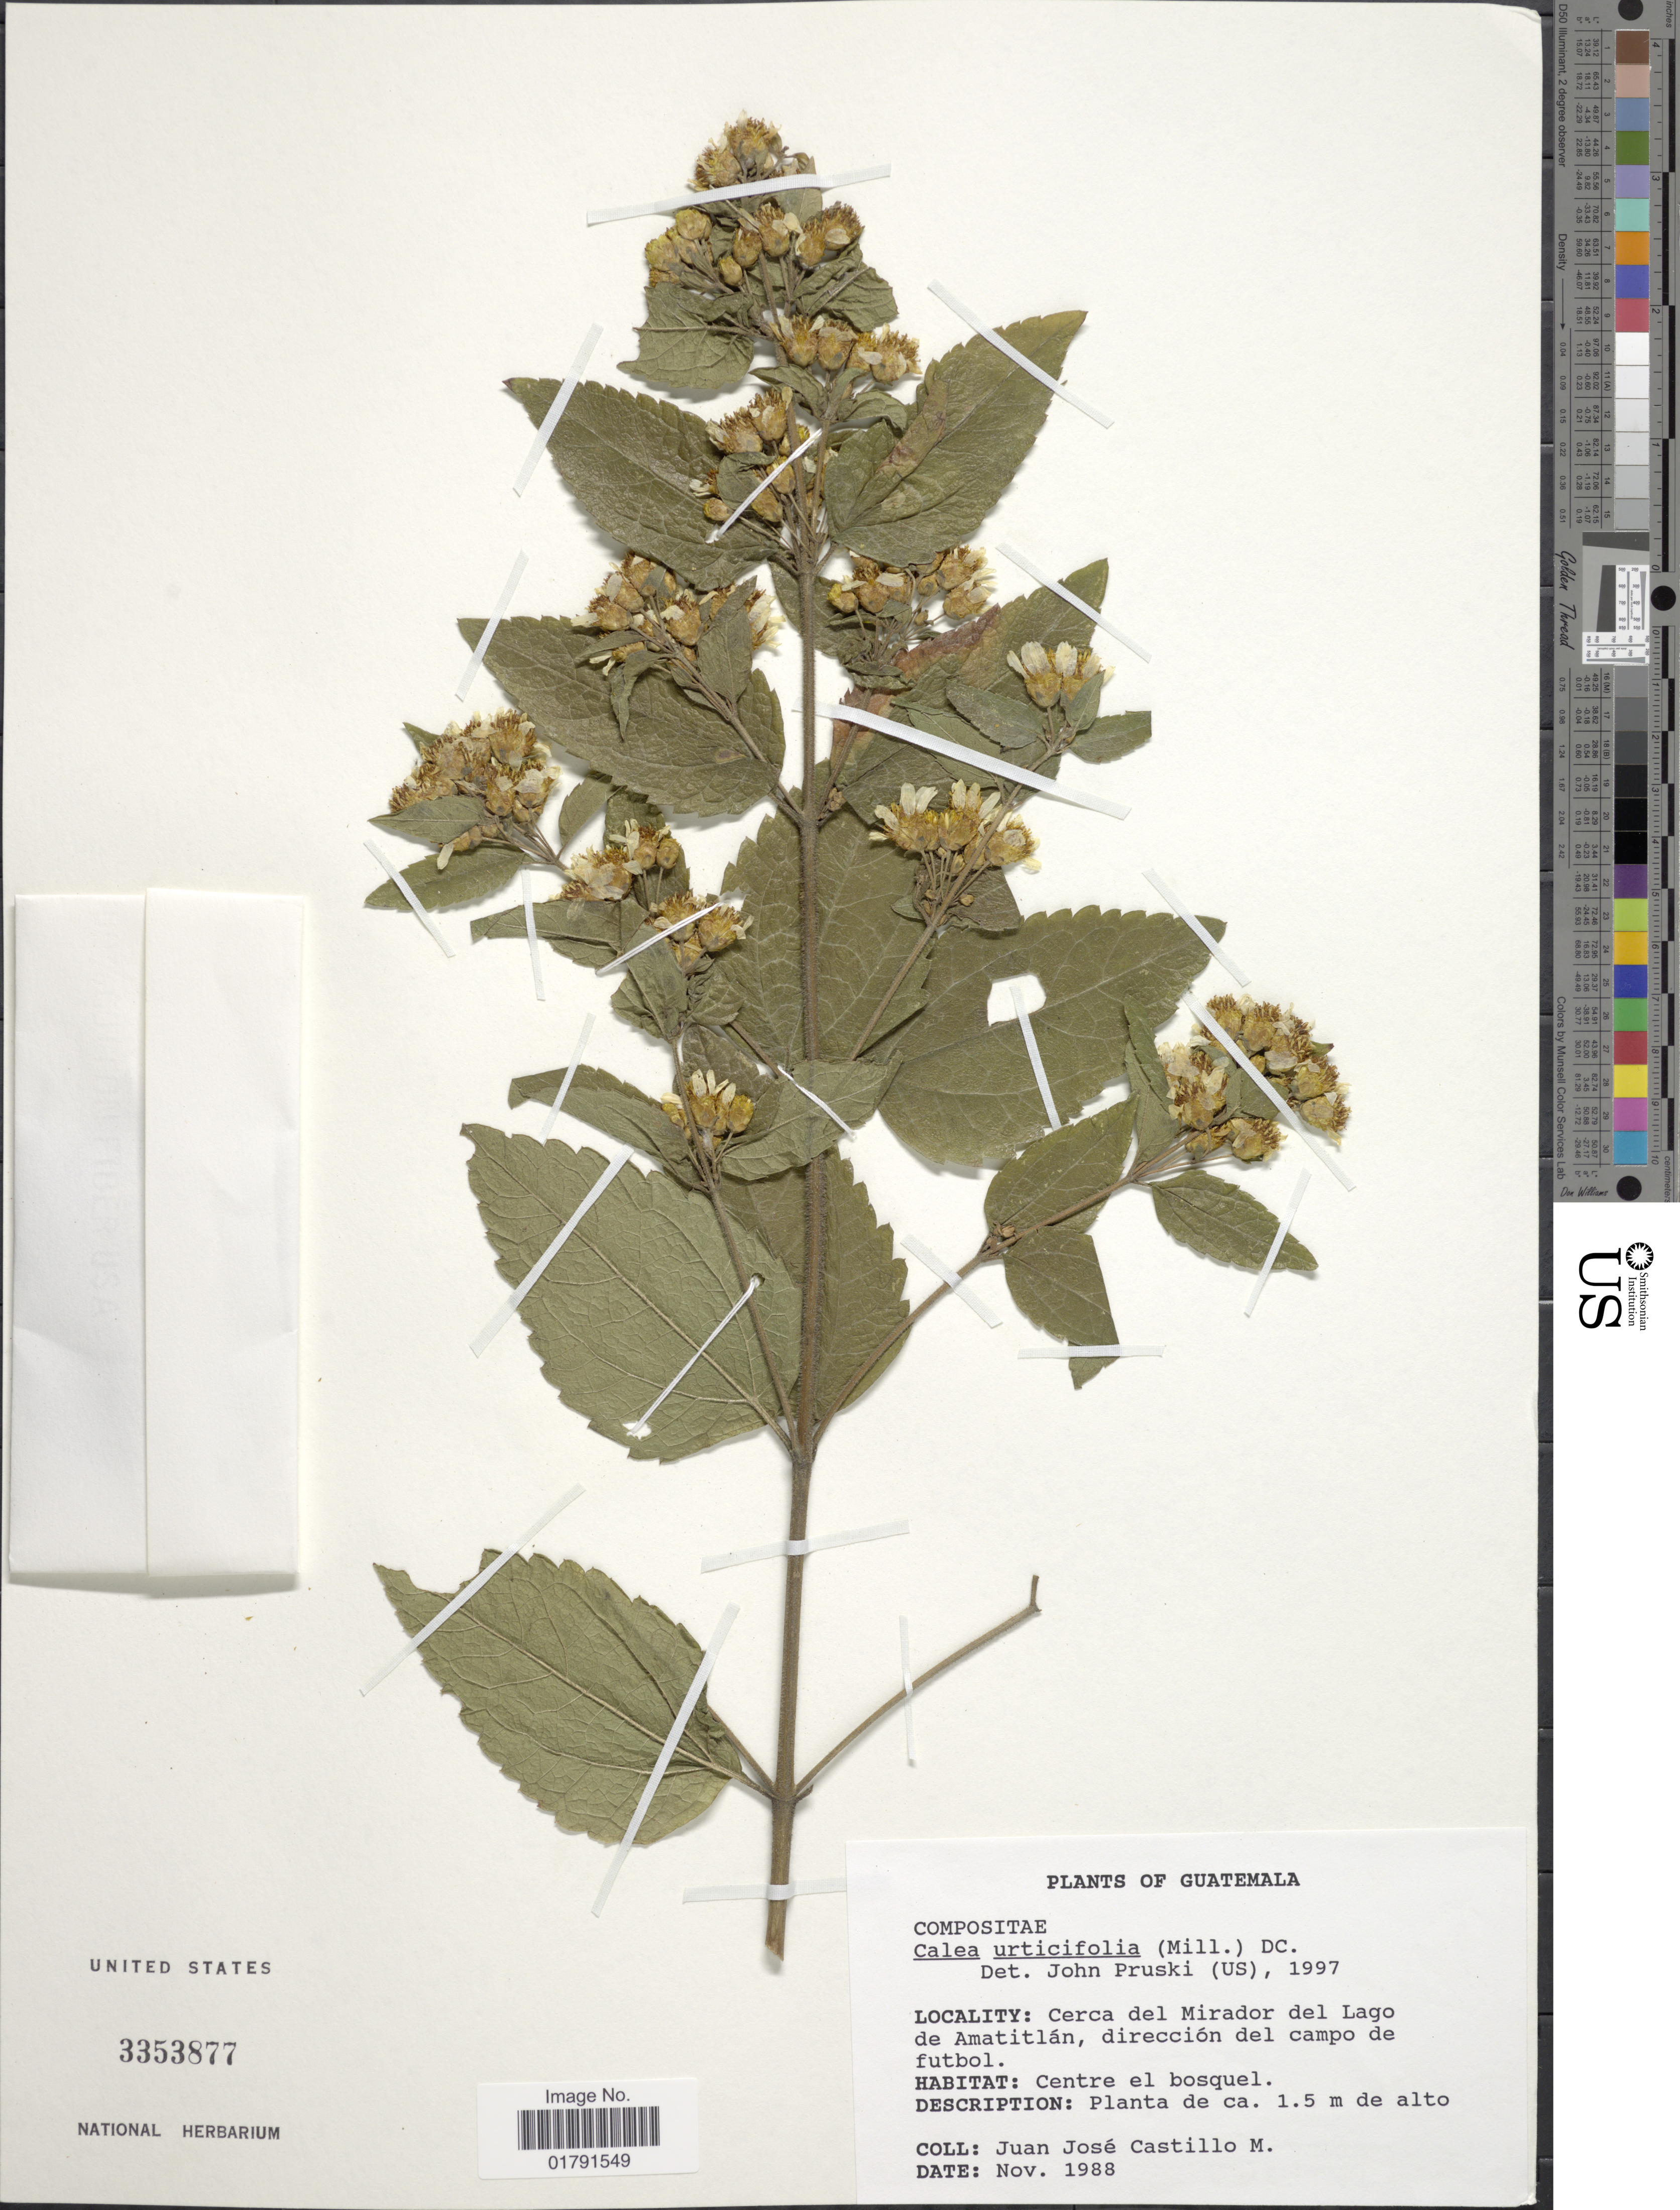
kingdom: Plantae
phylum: Tracheophyta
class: Magnoliopsida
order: Asterales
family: Asteraceae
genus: Calea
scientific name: Calea urticifolia var. urticifolia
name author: (Mill.) DC.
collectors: J. Castillo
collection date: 1988-11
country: Guatemala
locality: Cerca del Mirador del Lago de Amatitlan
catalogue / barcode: US 3353877